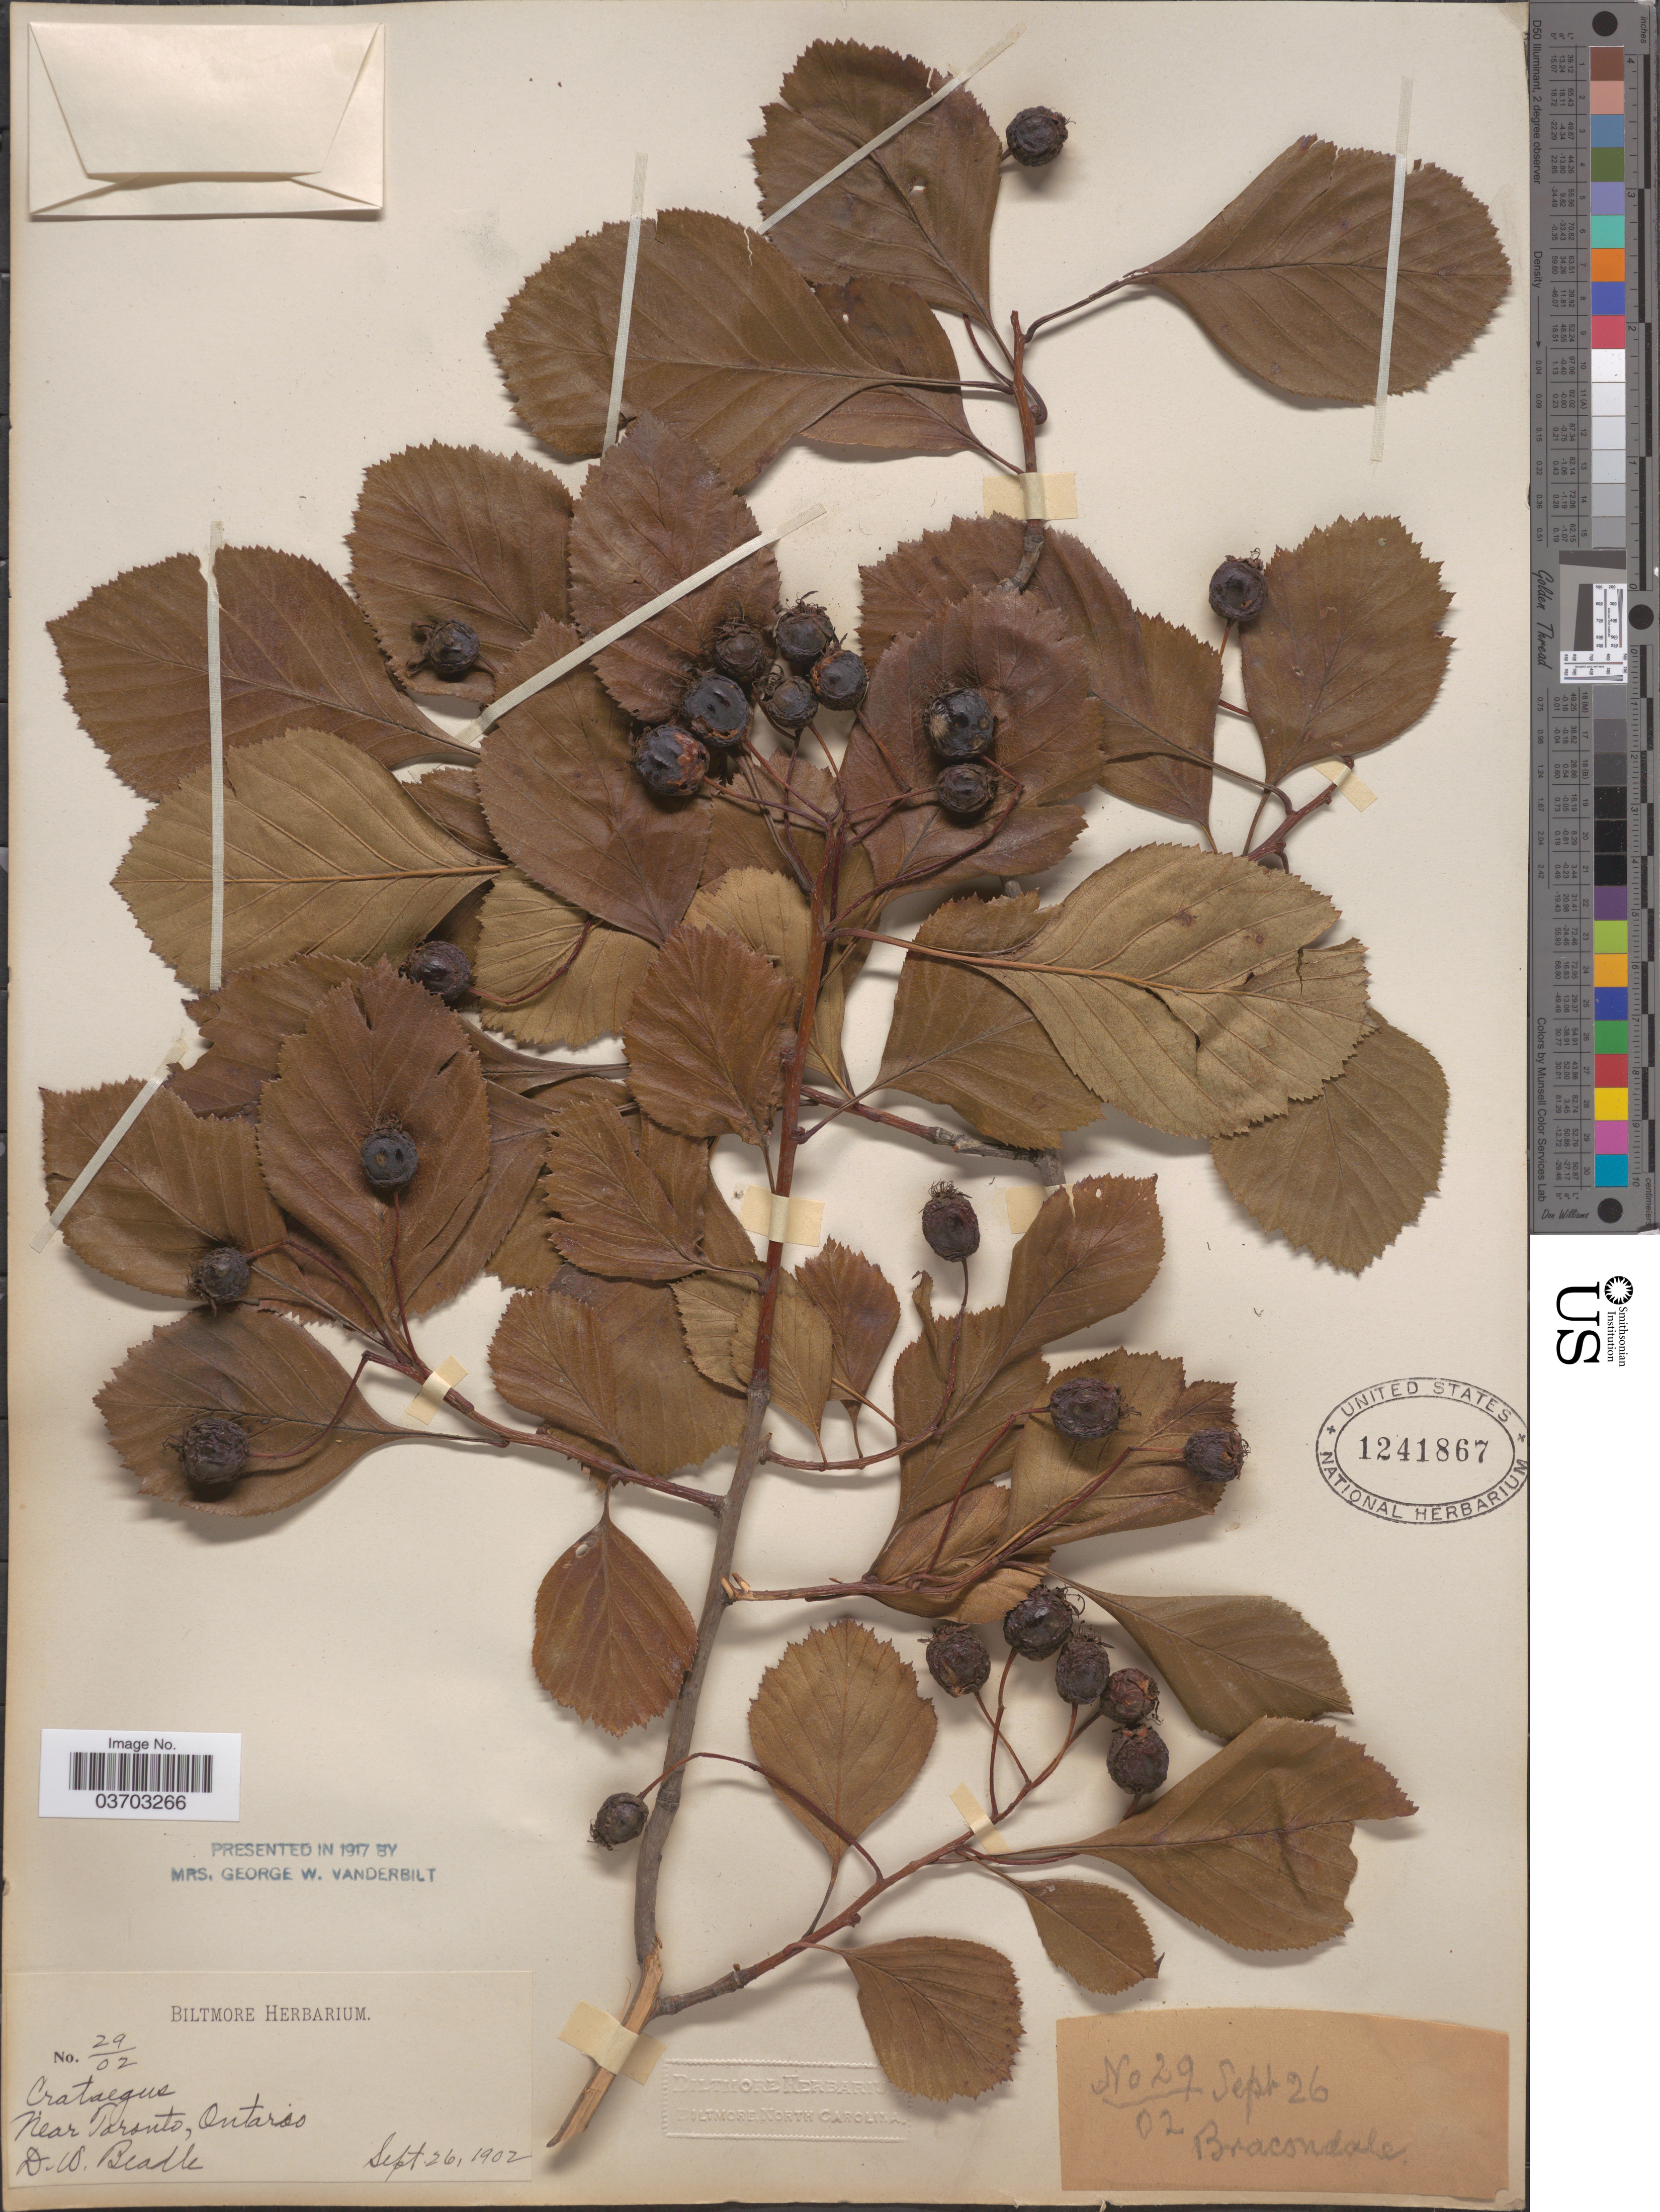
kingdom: Plantae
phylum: Tracheophyta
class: Magnoliopsida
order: Rosales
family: Rosaceae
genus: Crataegus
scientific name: Crataegus sp.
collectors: D. Beadle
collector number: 29/02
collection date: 1902-09-26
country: Canada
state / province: Ontario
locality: Near Toronto.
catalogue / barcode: US 1241867